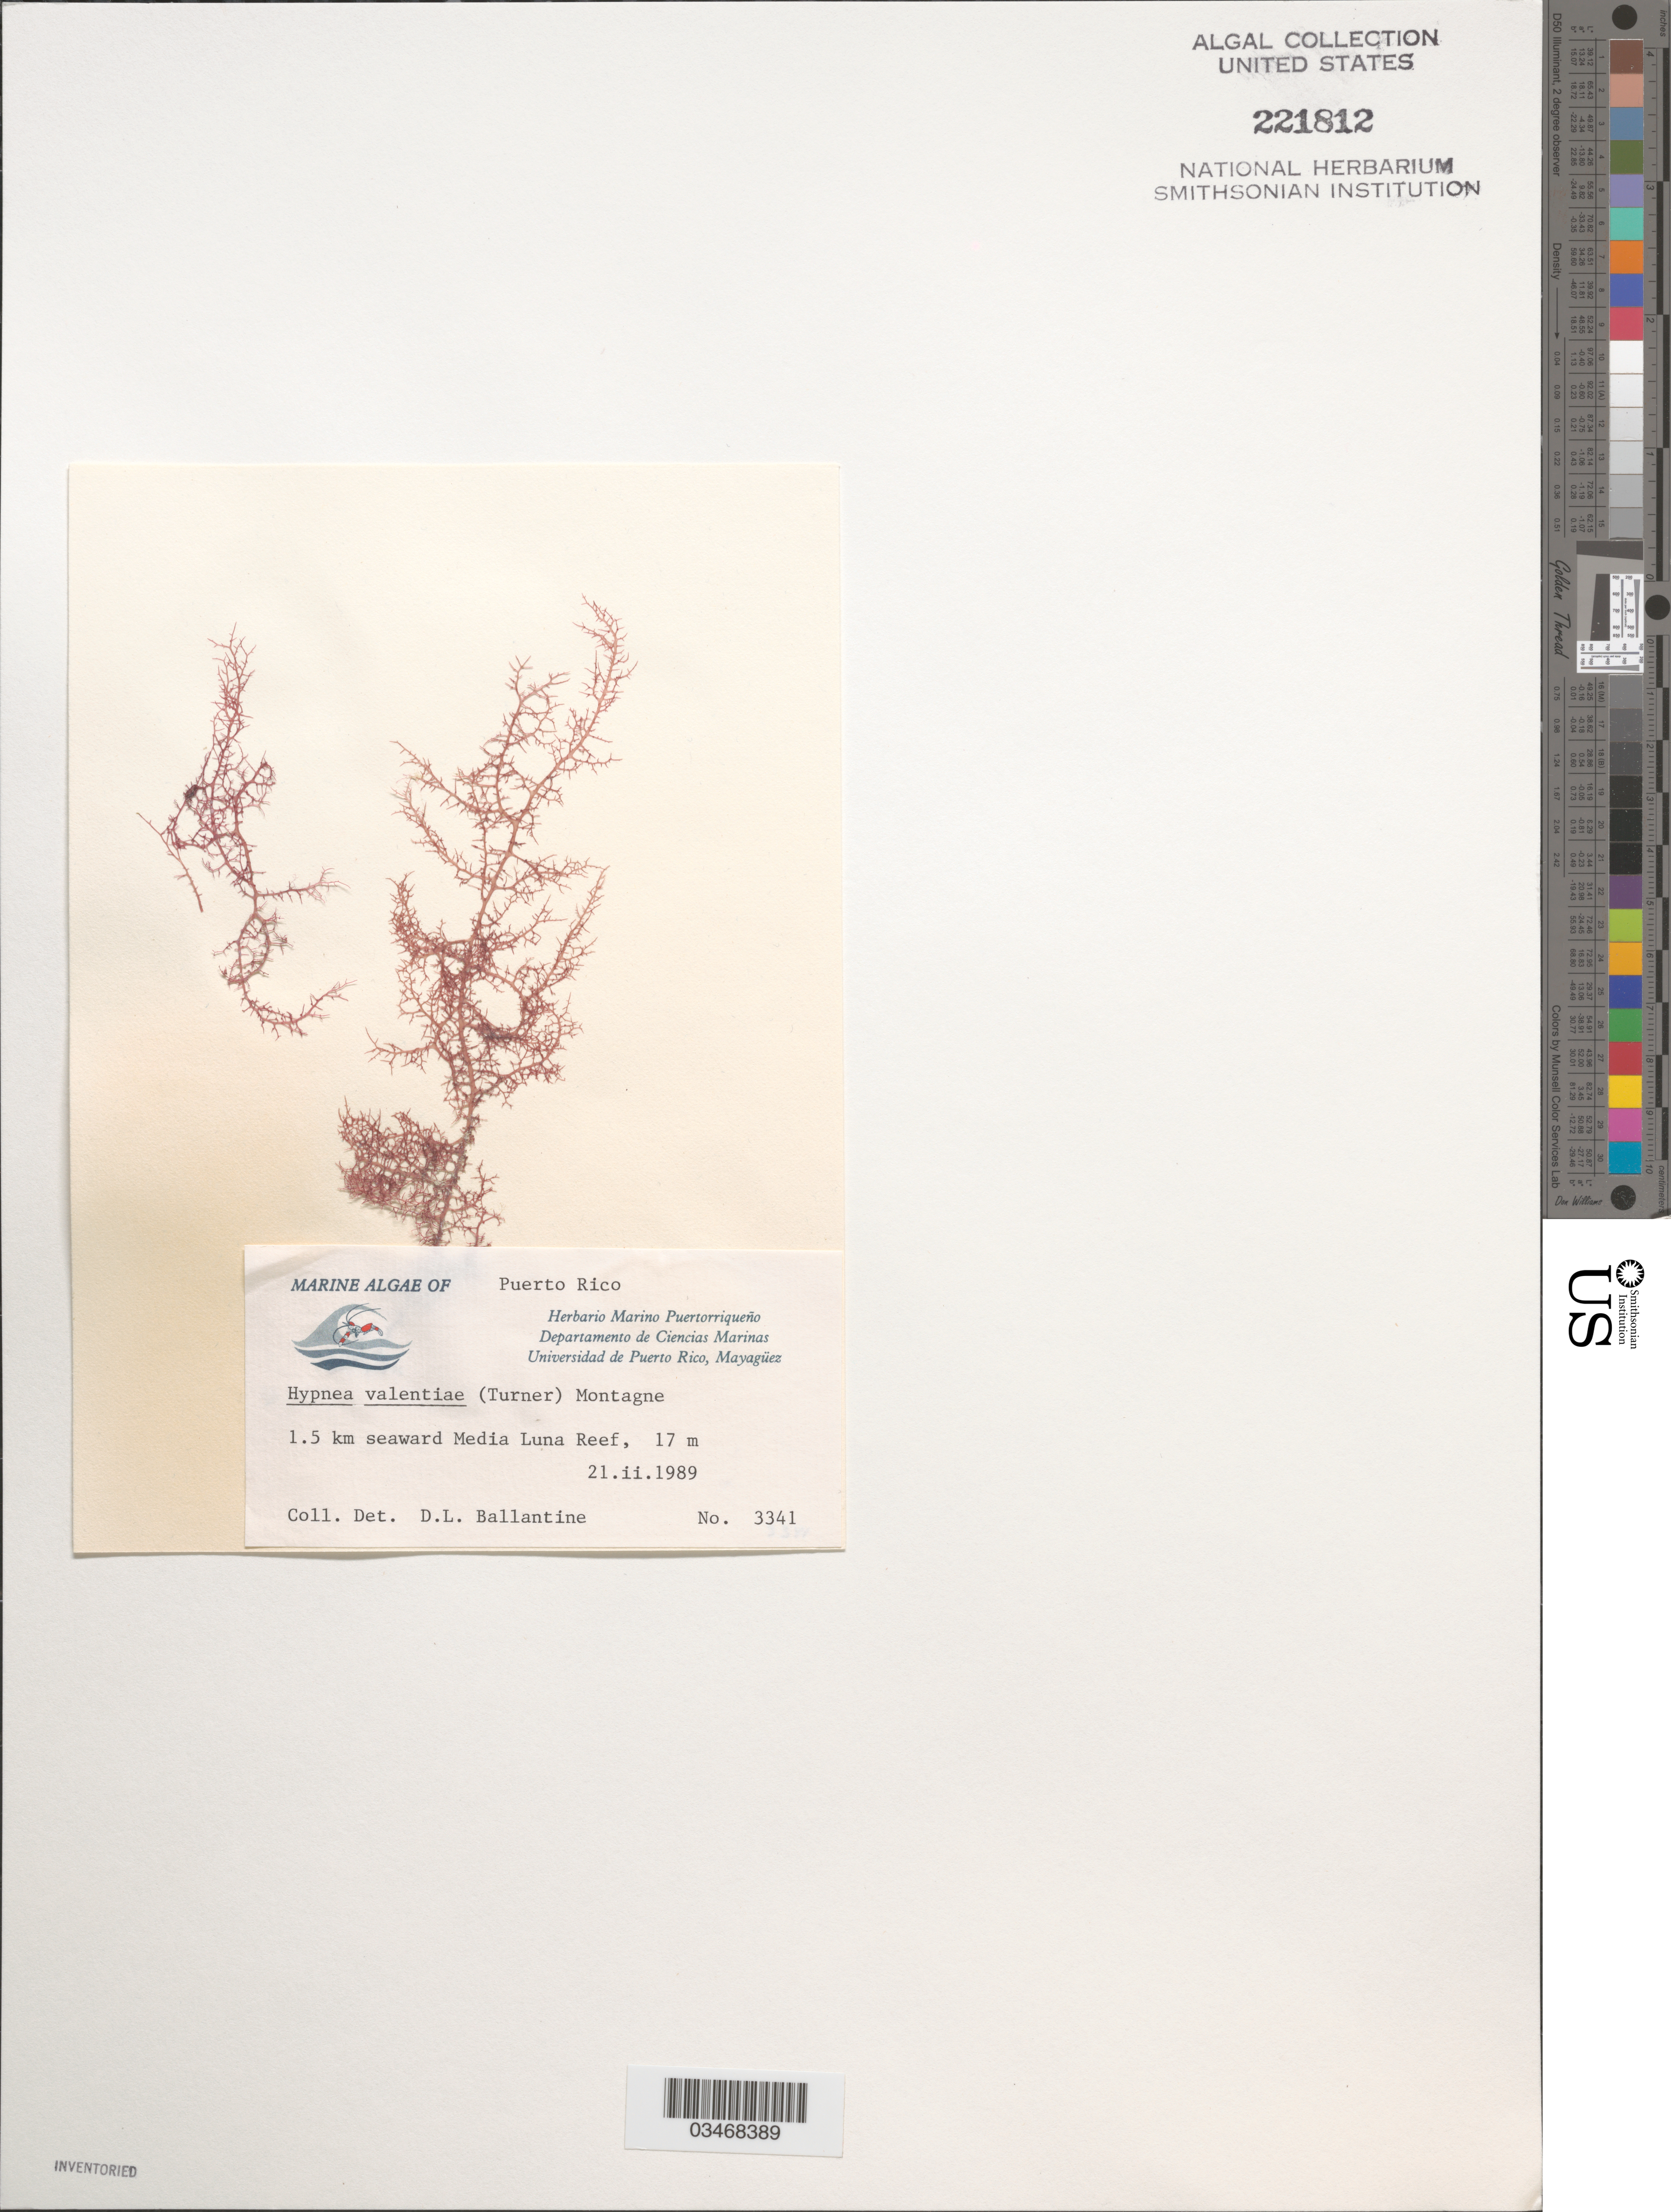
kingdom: Plantae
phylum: Rhodophyta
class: Florideophyceae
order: Gigartinales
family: Cystocloniaceae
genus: Hypnea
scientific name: Hypnea cornuta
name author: (Kütz.) J. Agardh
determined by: Ballantine, D. L.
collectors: D.L. Ballantine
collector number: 3341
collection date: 1989-02-21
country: Puerto Rico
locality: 1.5 km seaward Media Luna Reef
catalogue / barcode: US 221812